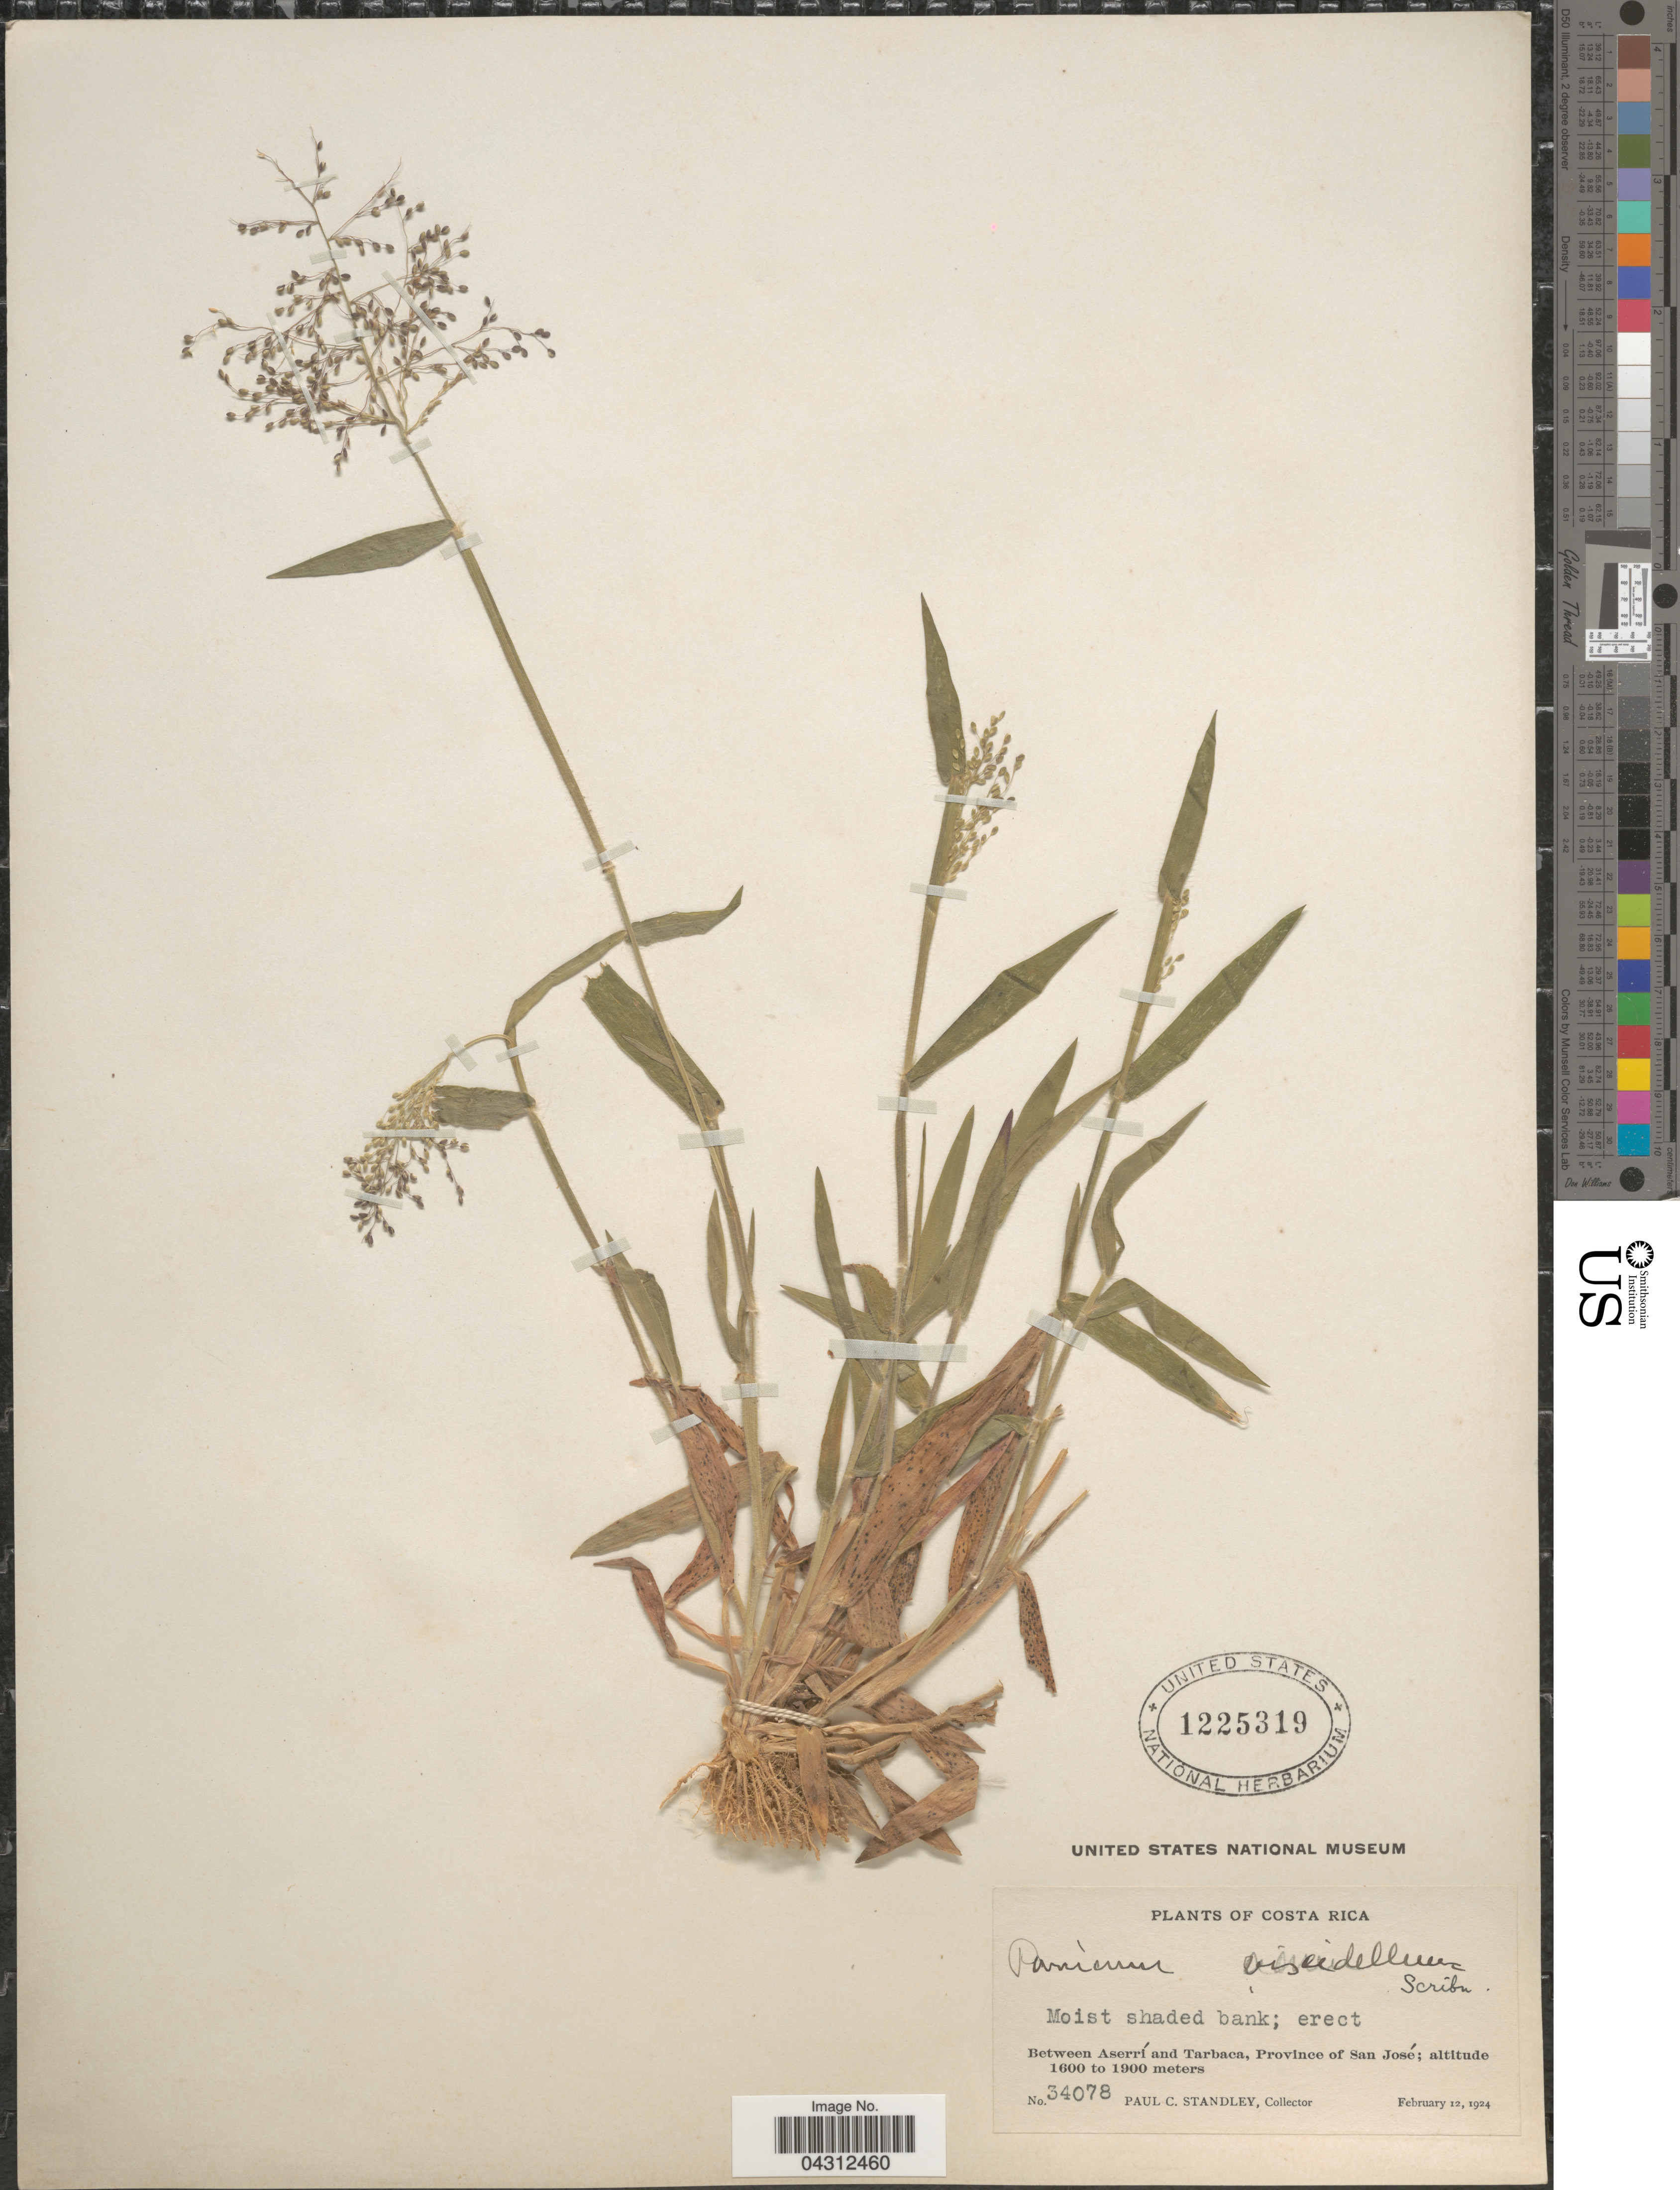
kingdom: Plantae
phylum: Tracheophyta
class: Liliopsida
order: Poales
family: Poaceae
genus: Dichanthelium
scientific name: Dichanthelium viscidellum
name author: (Scribn.) Gould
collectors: P. C. Standley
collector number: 34078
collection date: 1924-02-12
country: Costa Rica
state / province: San José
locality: Between Aserrí and Tarbaca.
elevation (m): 1600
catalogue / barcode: US 1225319